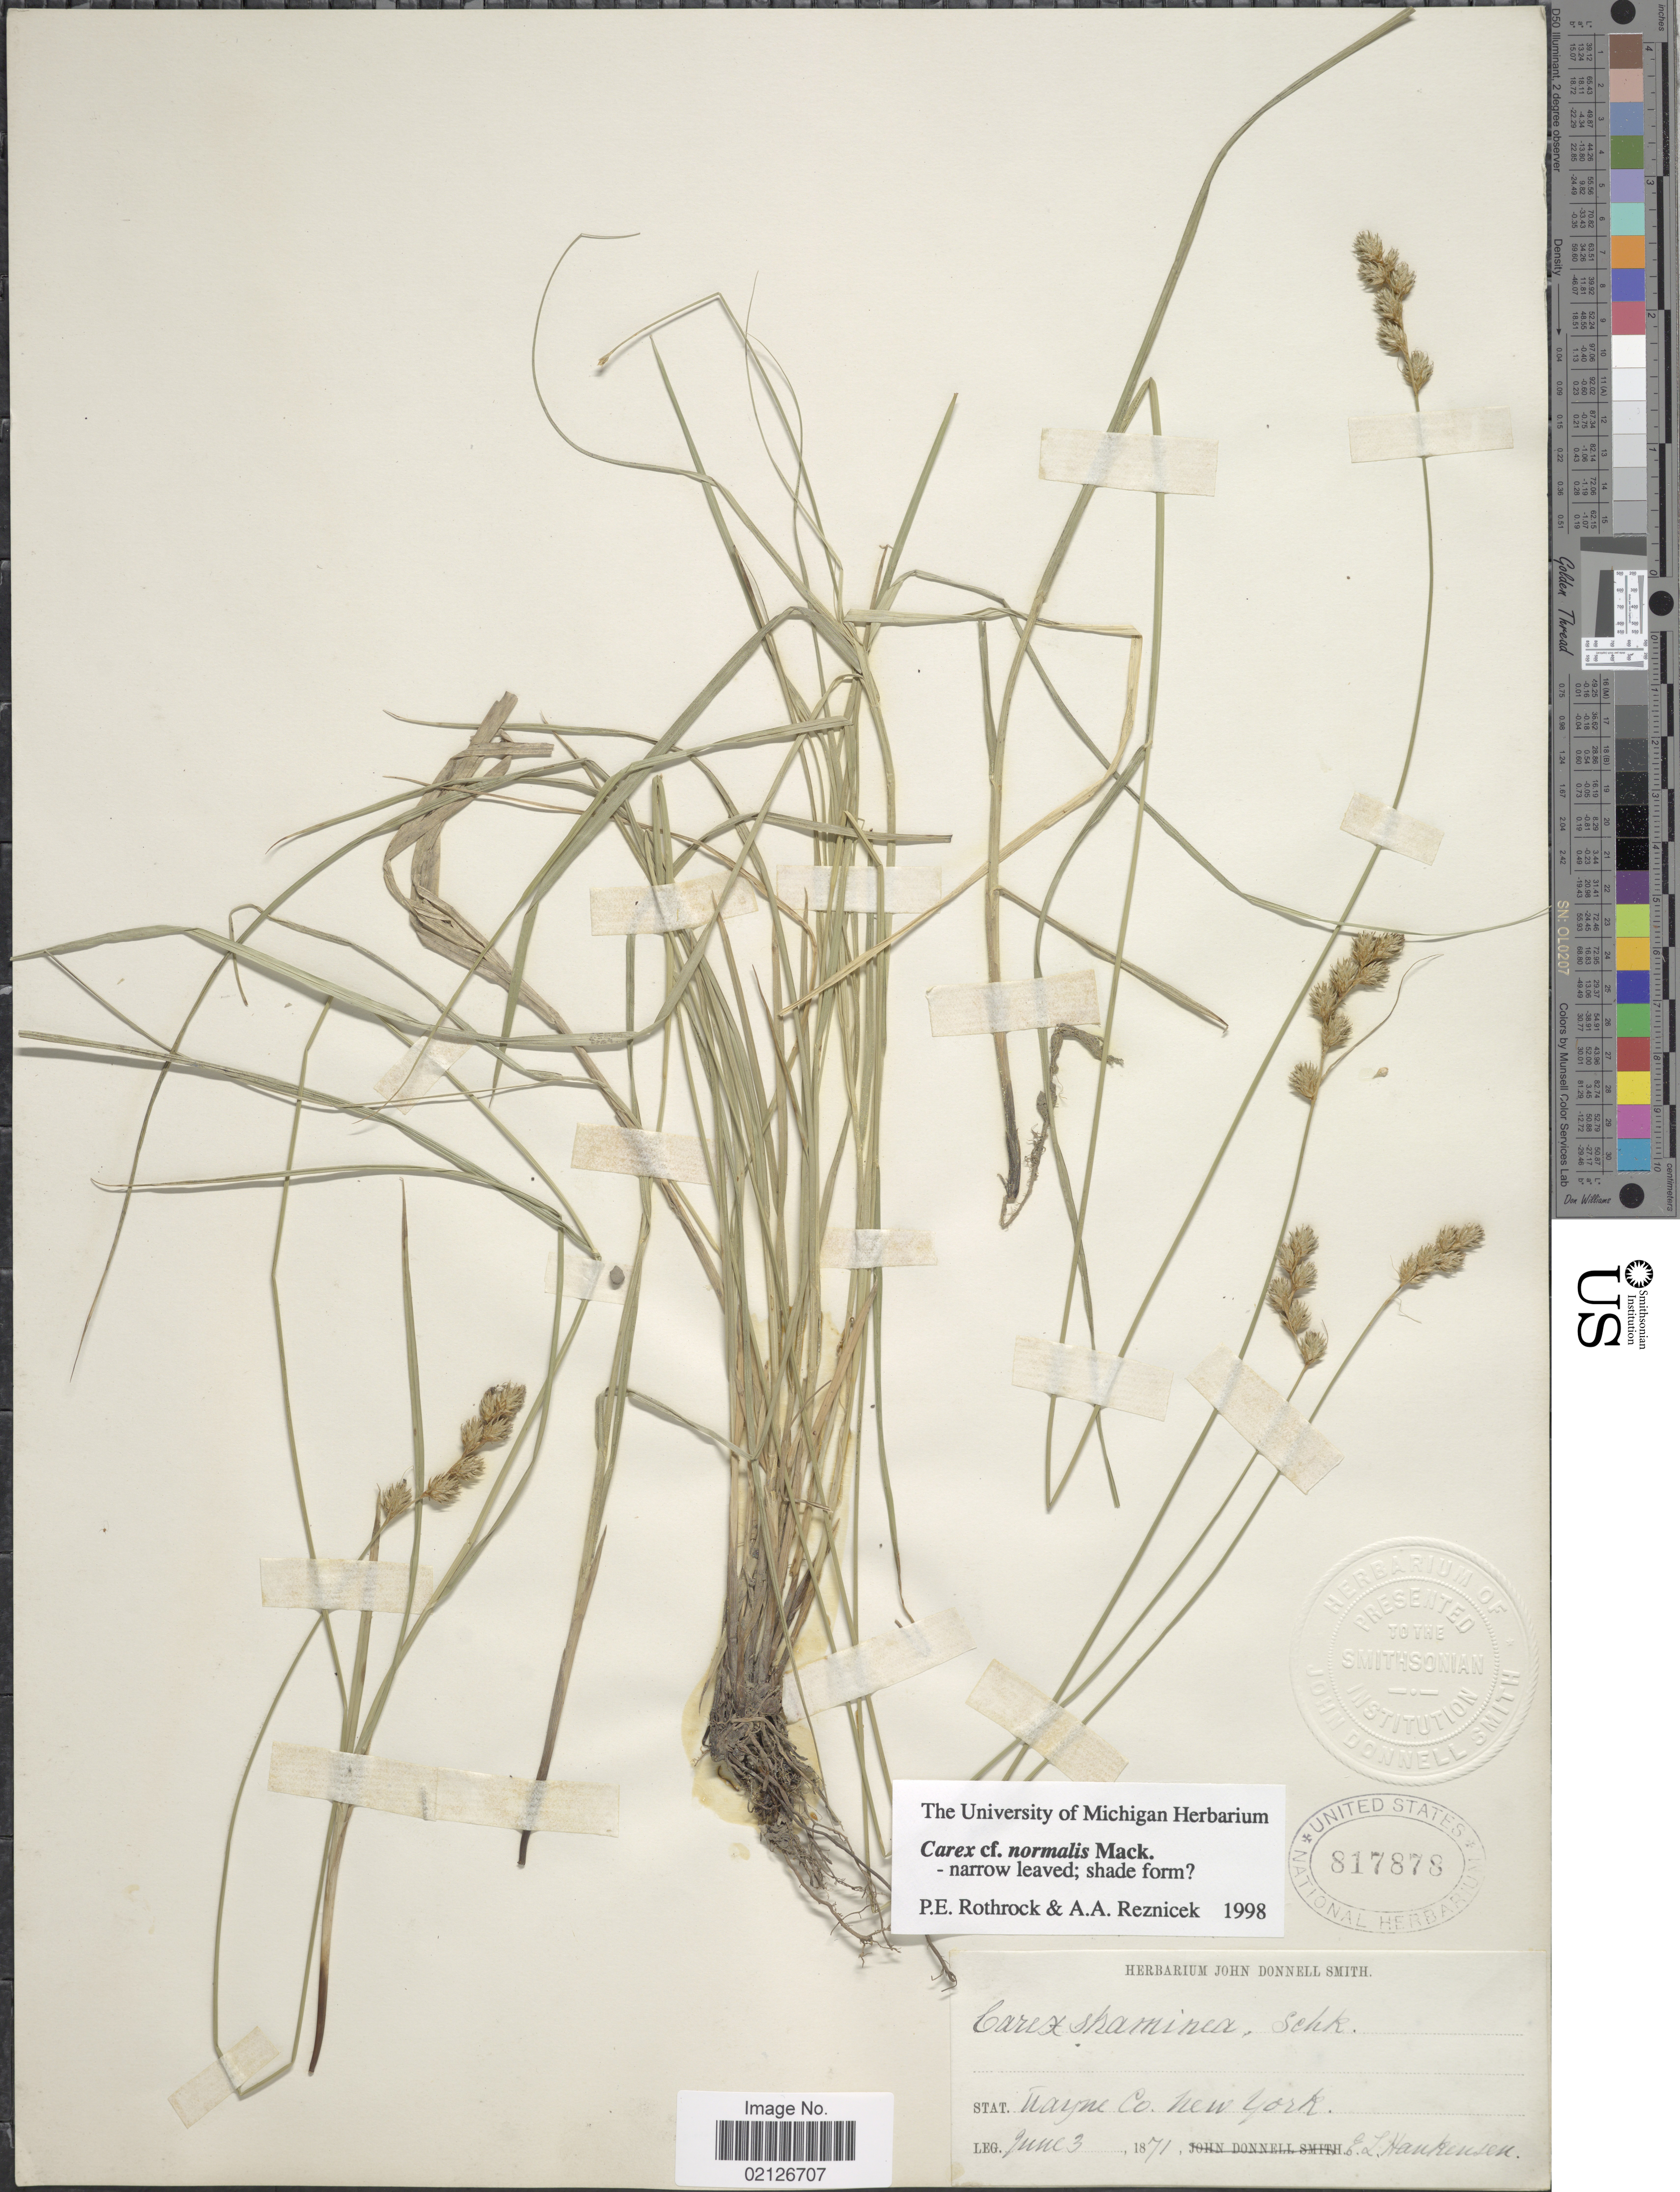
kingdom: Plantae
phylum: Tracheophyta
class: Liliopsida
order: Poales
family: Cyperaceae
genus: Carex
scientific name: Carex normalis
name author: Mack.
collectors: E. Hankenson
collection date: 1871-06-03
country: United States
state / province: New York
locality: Wayne Co.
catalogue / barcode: US 817878